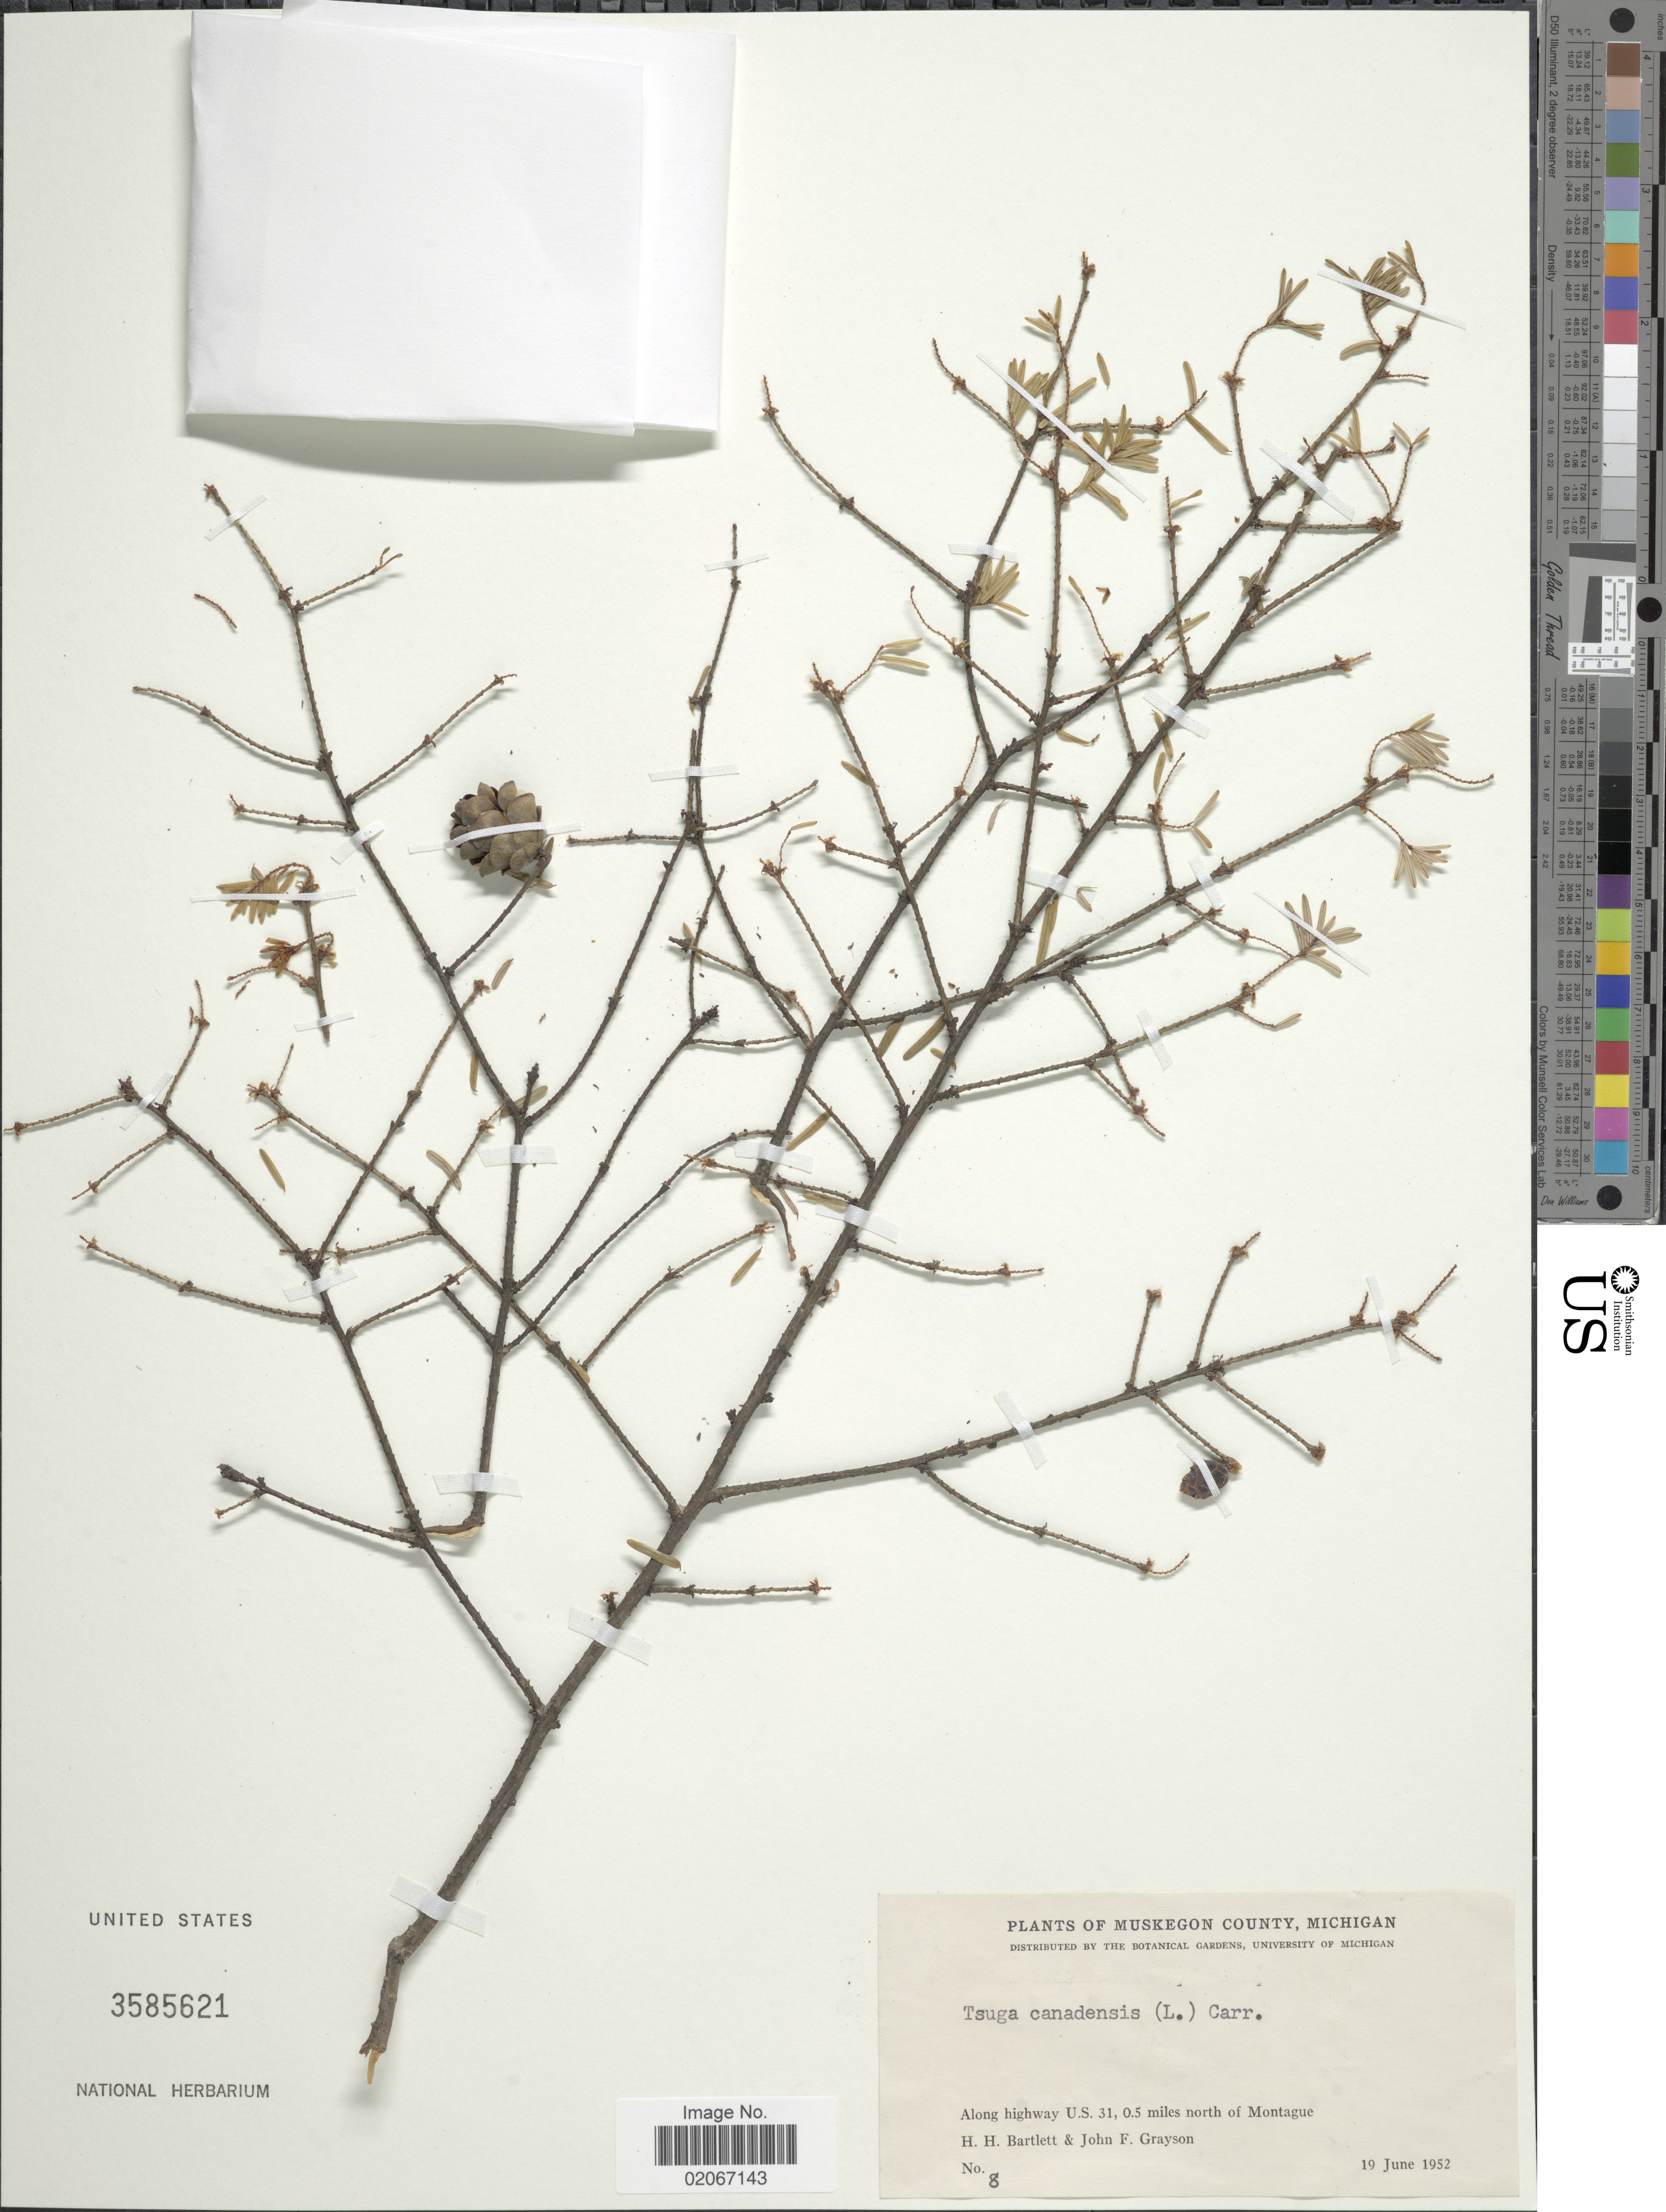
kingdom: Plantae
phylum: Tracheophyta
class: Pinopsida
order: Pinales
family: Pinaceae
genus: Tsuga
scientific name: Tsuga canadensis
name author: (L.) Carrière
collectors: H. H. Bartlett & J. Grayson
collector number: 8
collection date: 1952-06-19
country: United States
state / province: Michigan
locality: Muskegon County, Along highway U. S. 31, 0.5 miles north of Montague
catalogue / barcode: US 3585621